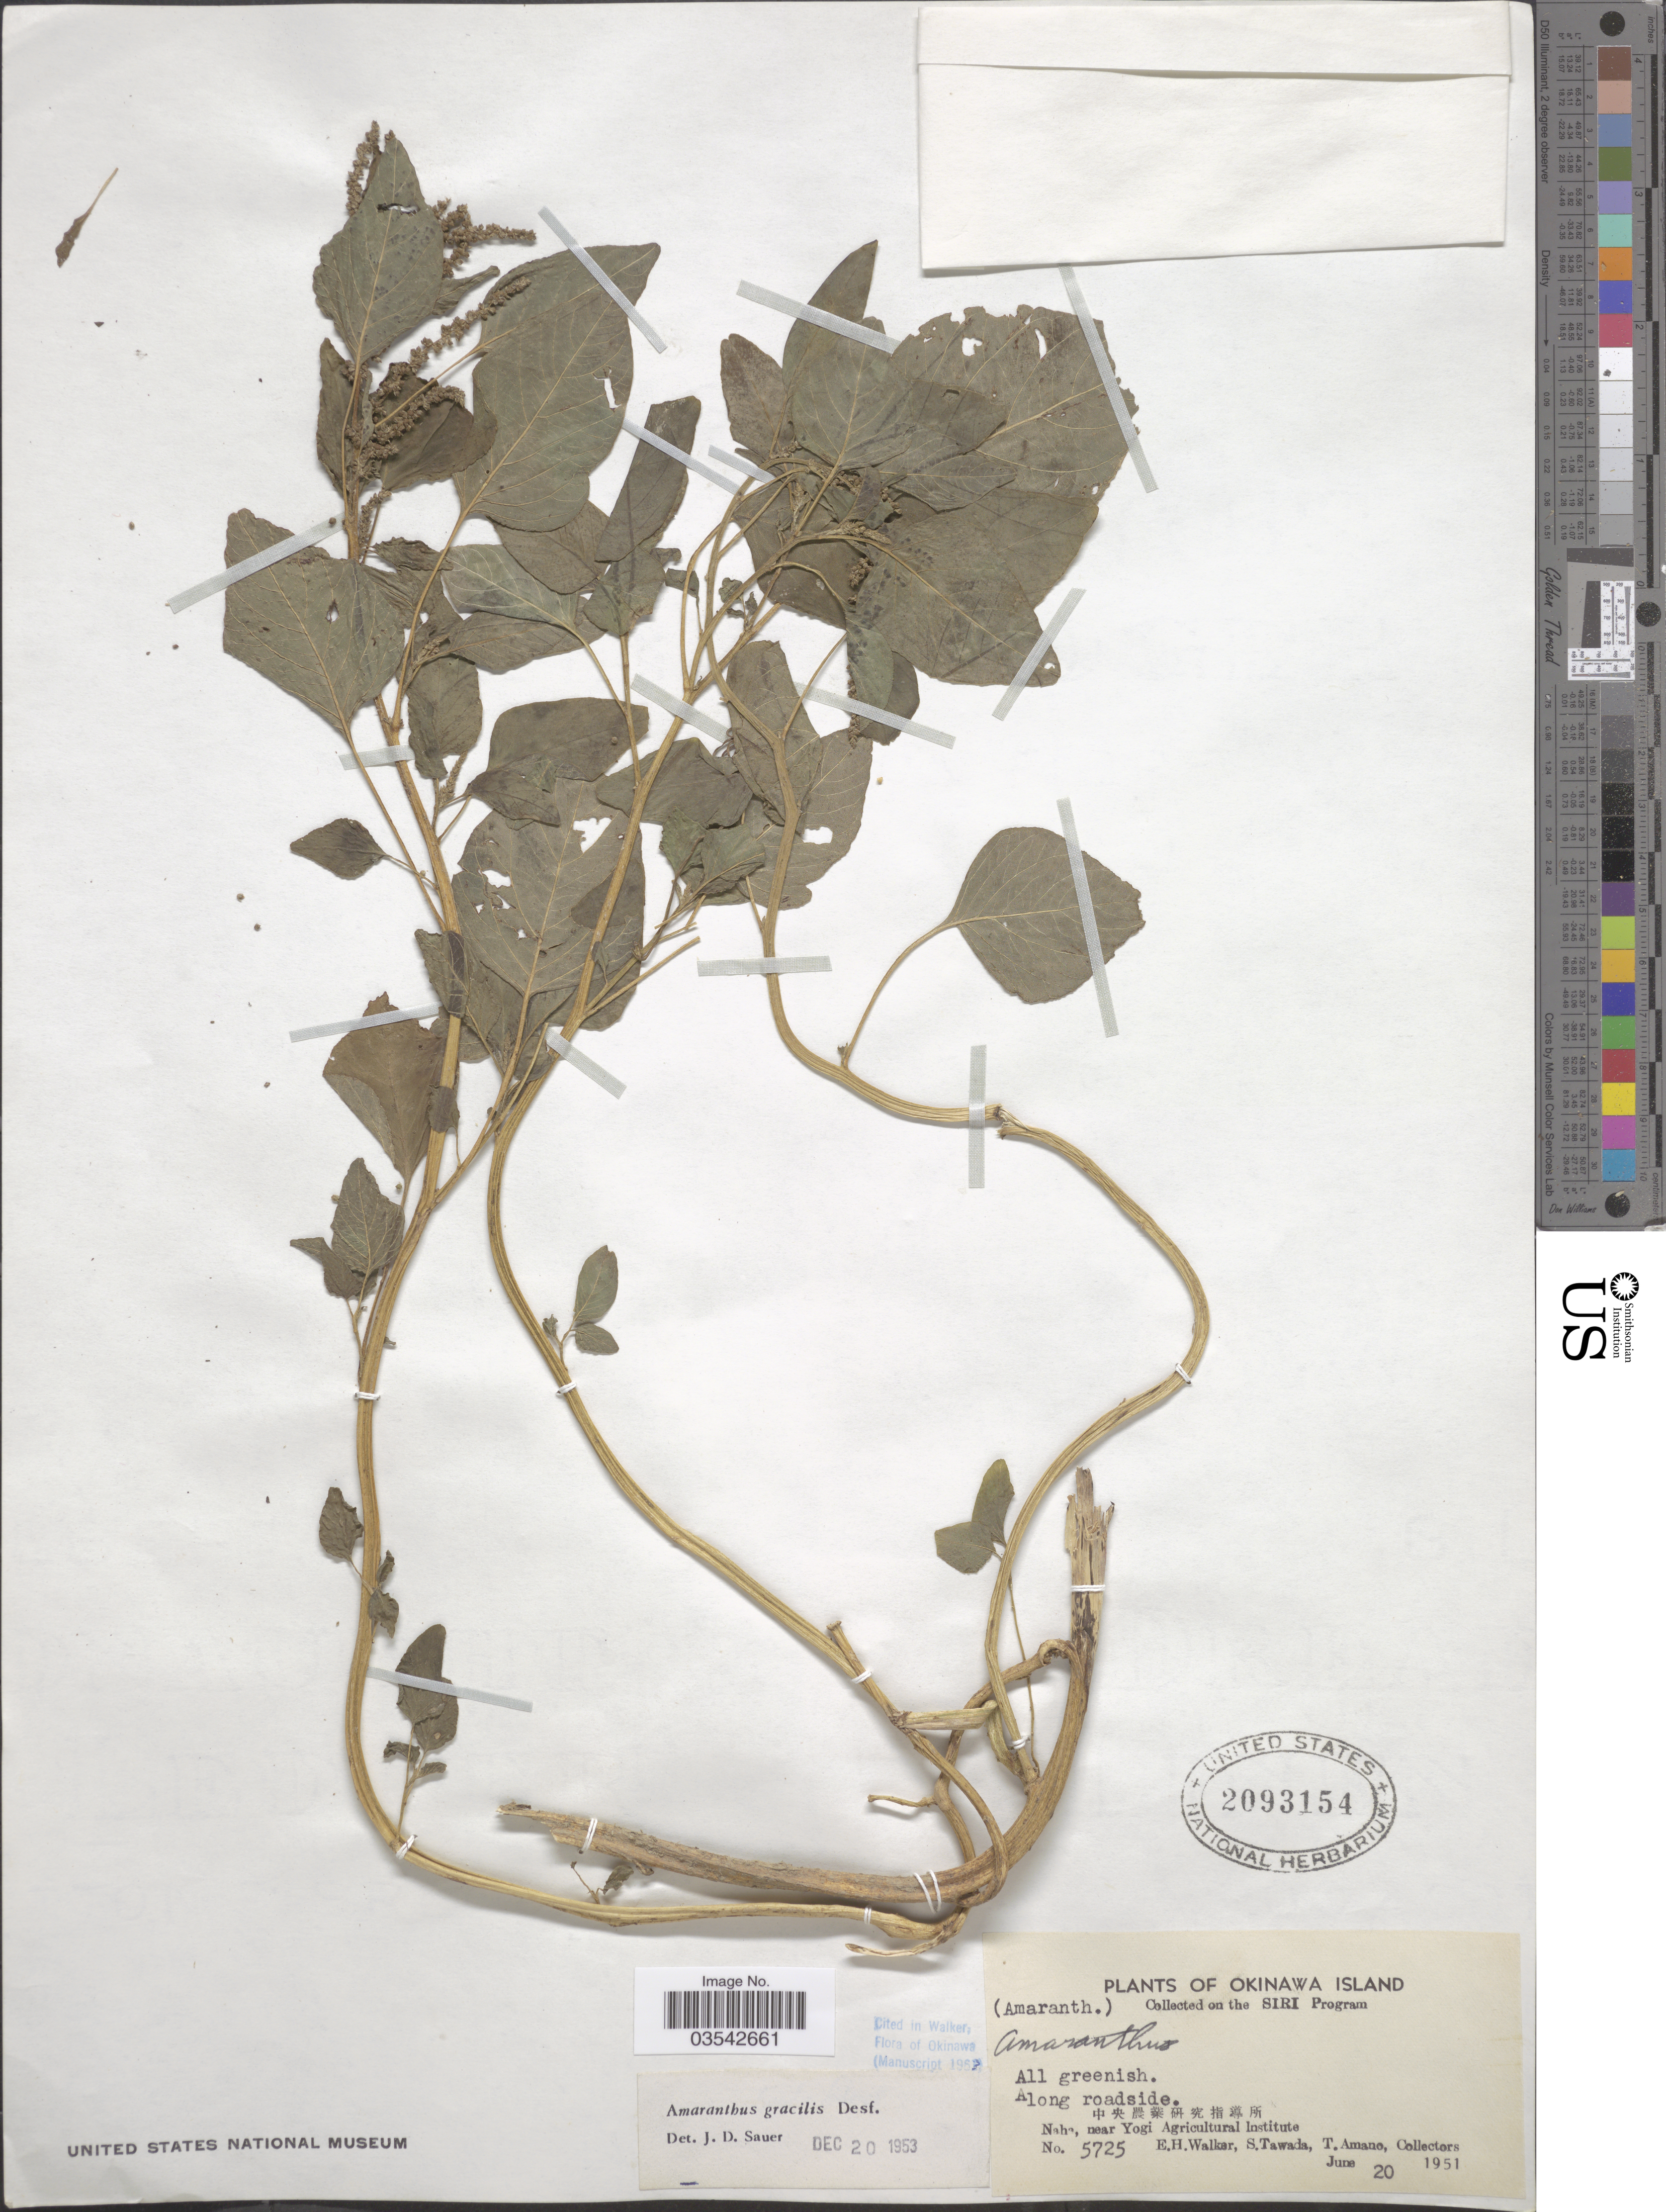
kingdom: Plantae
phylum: Tracheophyta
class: Magnoliopsida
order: Caryophyllales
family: Amaranthaceae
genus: Amaranthus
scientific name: Amaranthus viridis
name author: L.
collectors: E. H. Walker, S. Tawada & T. Amano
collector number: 5725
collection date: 1951-06-20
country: Japan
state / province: Okinawa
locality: Along roadside. X. Naha, near Yogi Agricultural Institute.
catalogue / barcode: US 2093154